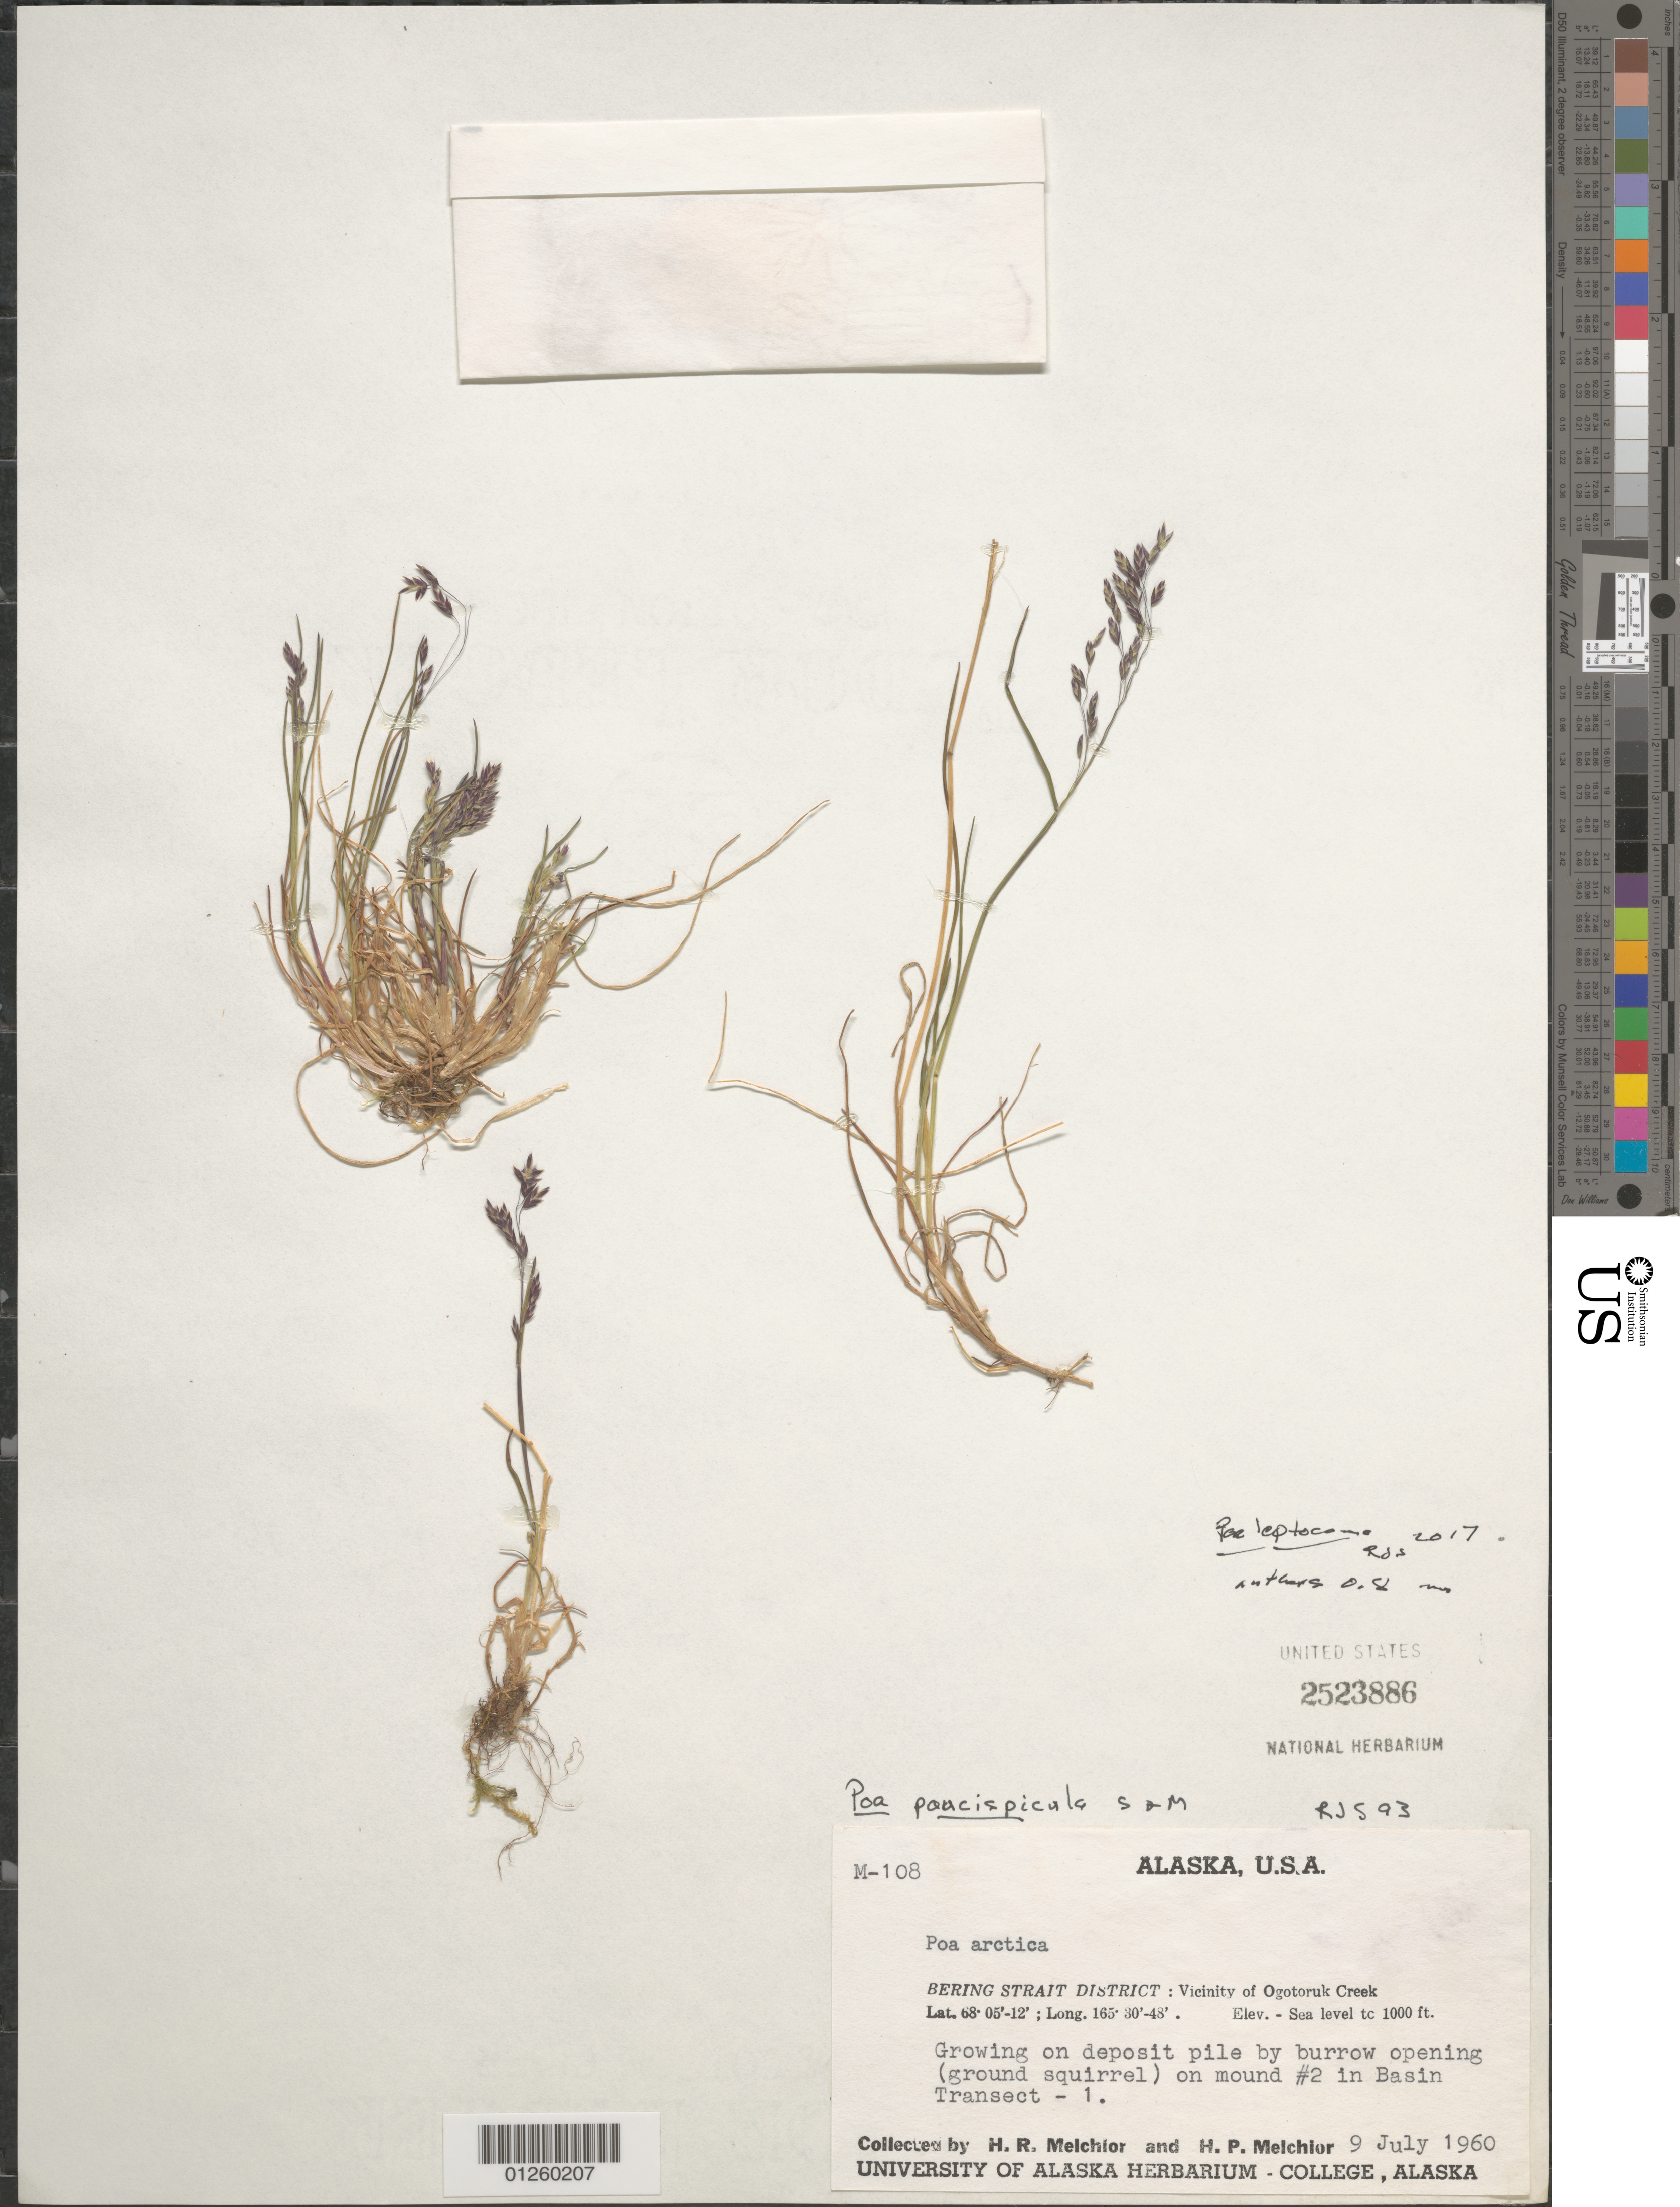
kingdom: Plantae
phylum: Tracheophyta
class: Liliopsida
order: Poales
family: Poaceae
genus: Poa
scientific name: Poa leptocoma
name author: Trin.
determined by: Soreng, Robert J., Research Associate (BOT), Smithsonian Institution - National Museum of Natural History (UNITED STATES)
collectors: H. R. Melchior & H. P. Melchior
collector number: M-108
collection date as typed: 9 July 1960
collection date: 1960-07-09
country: United States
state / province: Alaska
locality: Bering Strait District: Vicinity of Ogotoruk Creek.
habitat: Growing in a deposit pile but burrow opening (ground squirrel) on mound #2 in Basin Transect-1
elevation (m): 305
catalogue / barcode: US 2523886